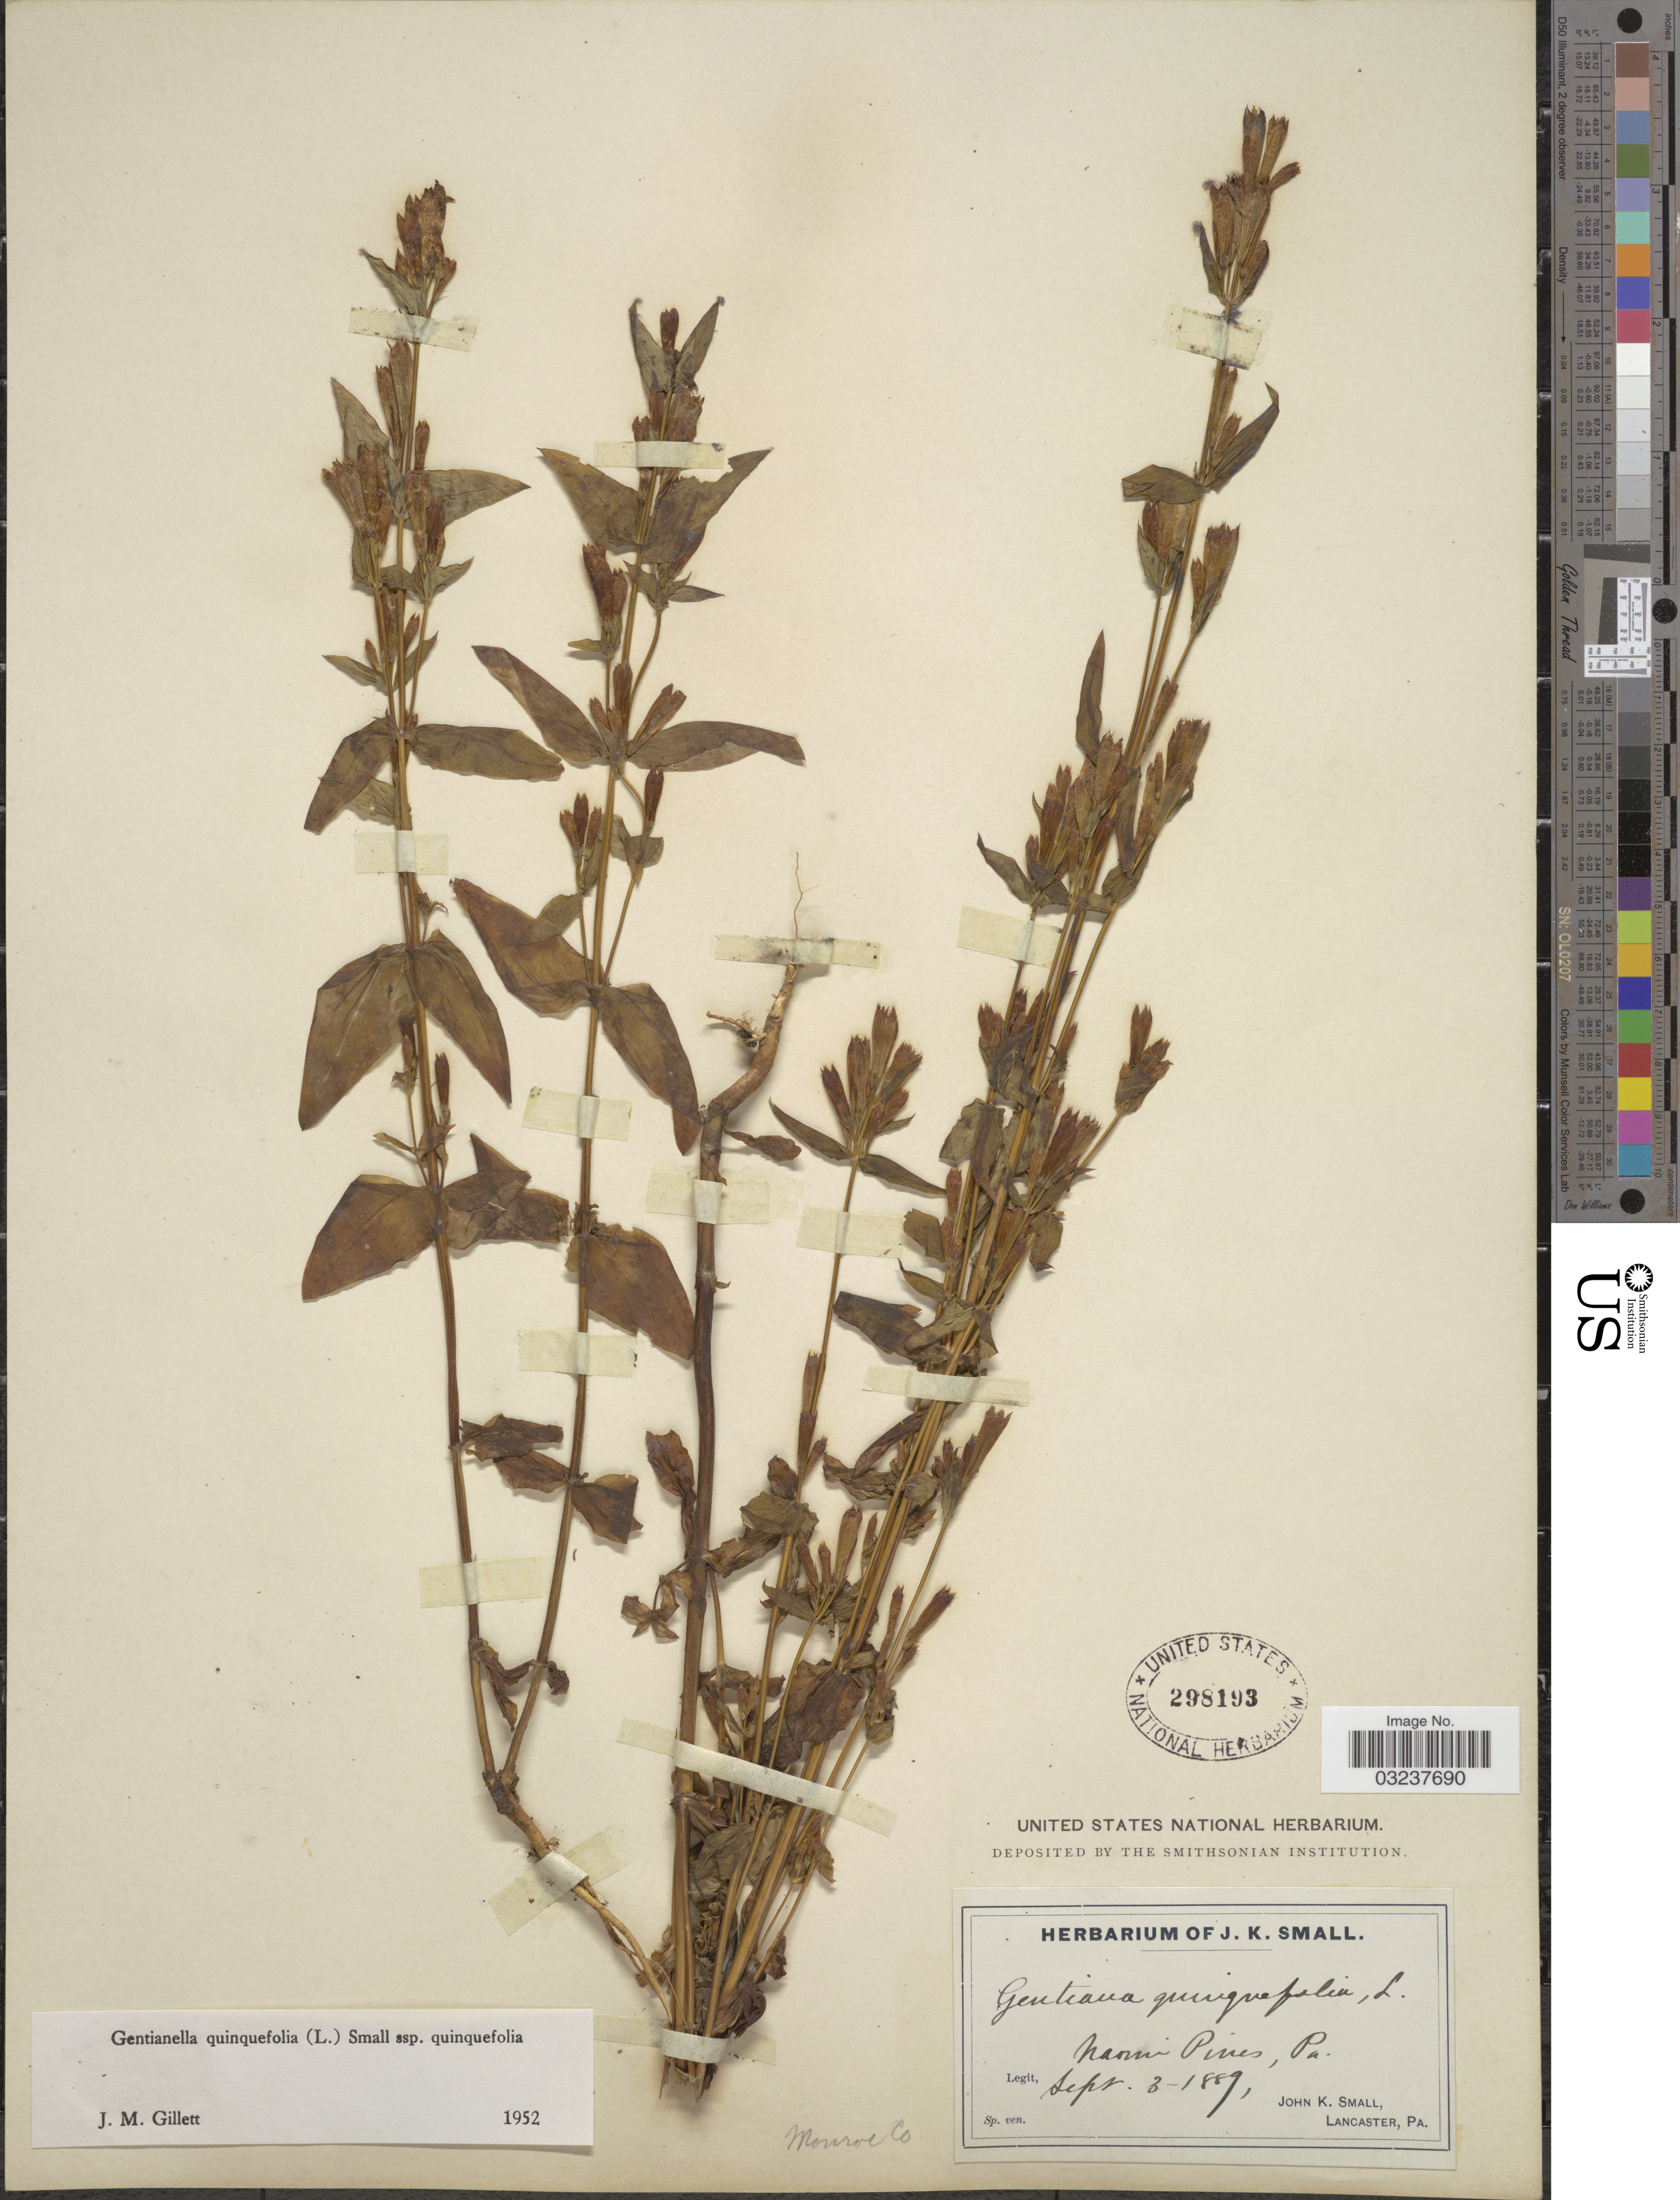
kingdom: Plantae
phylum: Tracheophyta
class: Magnoliopsida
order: Gentianales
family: Gentianaceae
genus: Gentianella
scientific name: Gentianella quinquefolia subsp. quinquefolia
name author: (L.) Small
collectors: J. K. Small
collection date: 1889-09-03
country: United States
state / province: Pennsylvania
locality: Naomi Pines, Monroe Co.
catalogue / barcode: US 298193